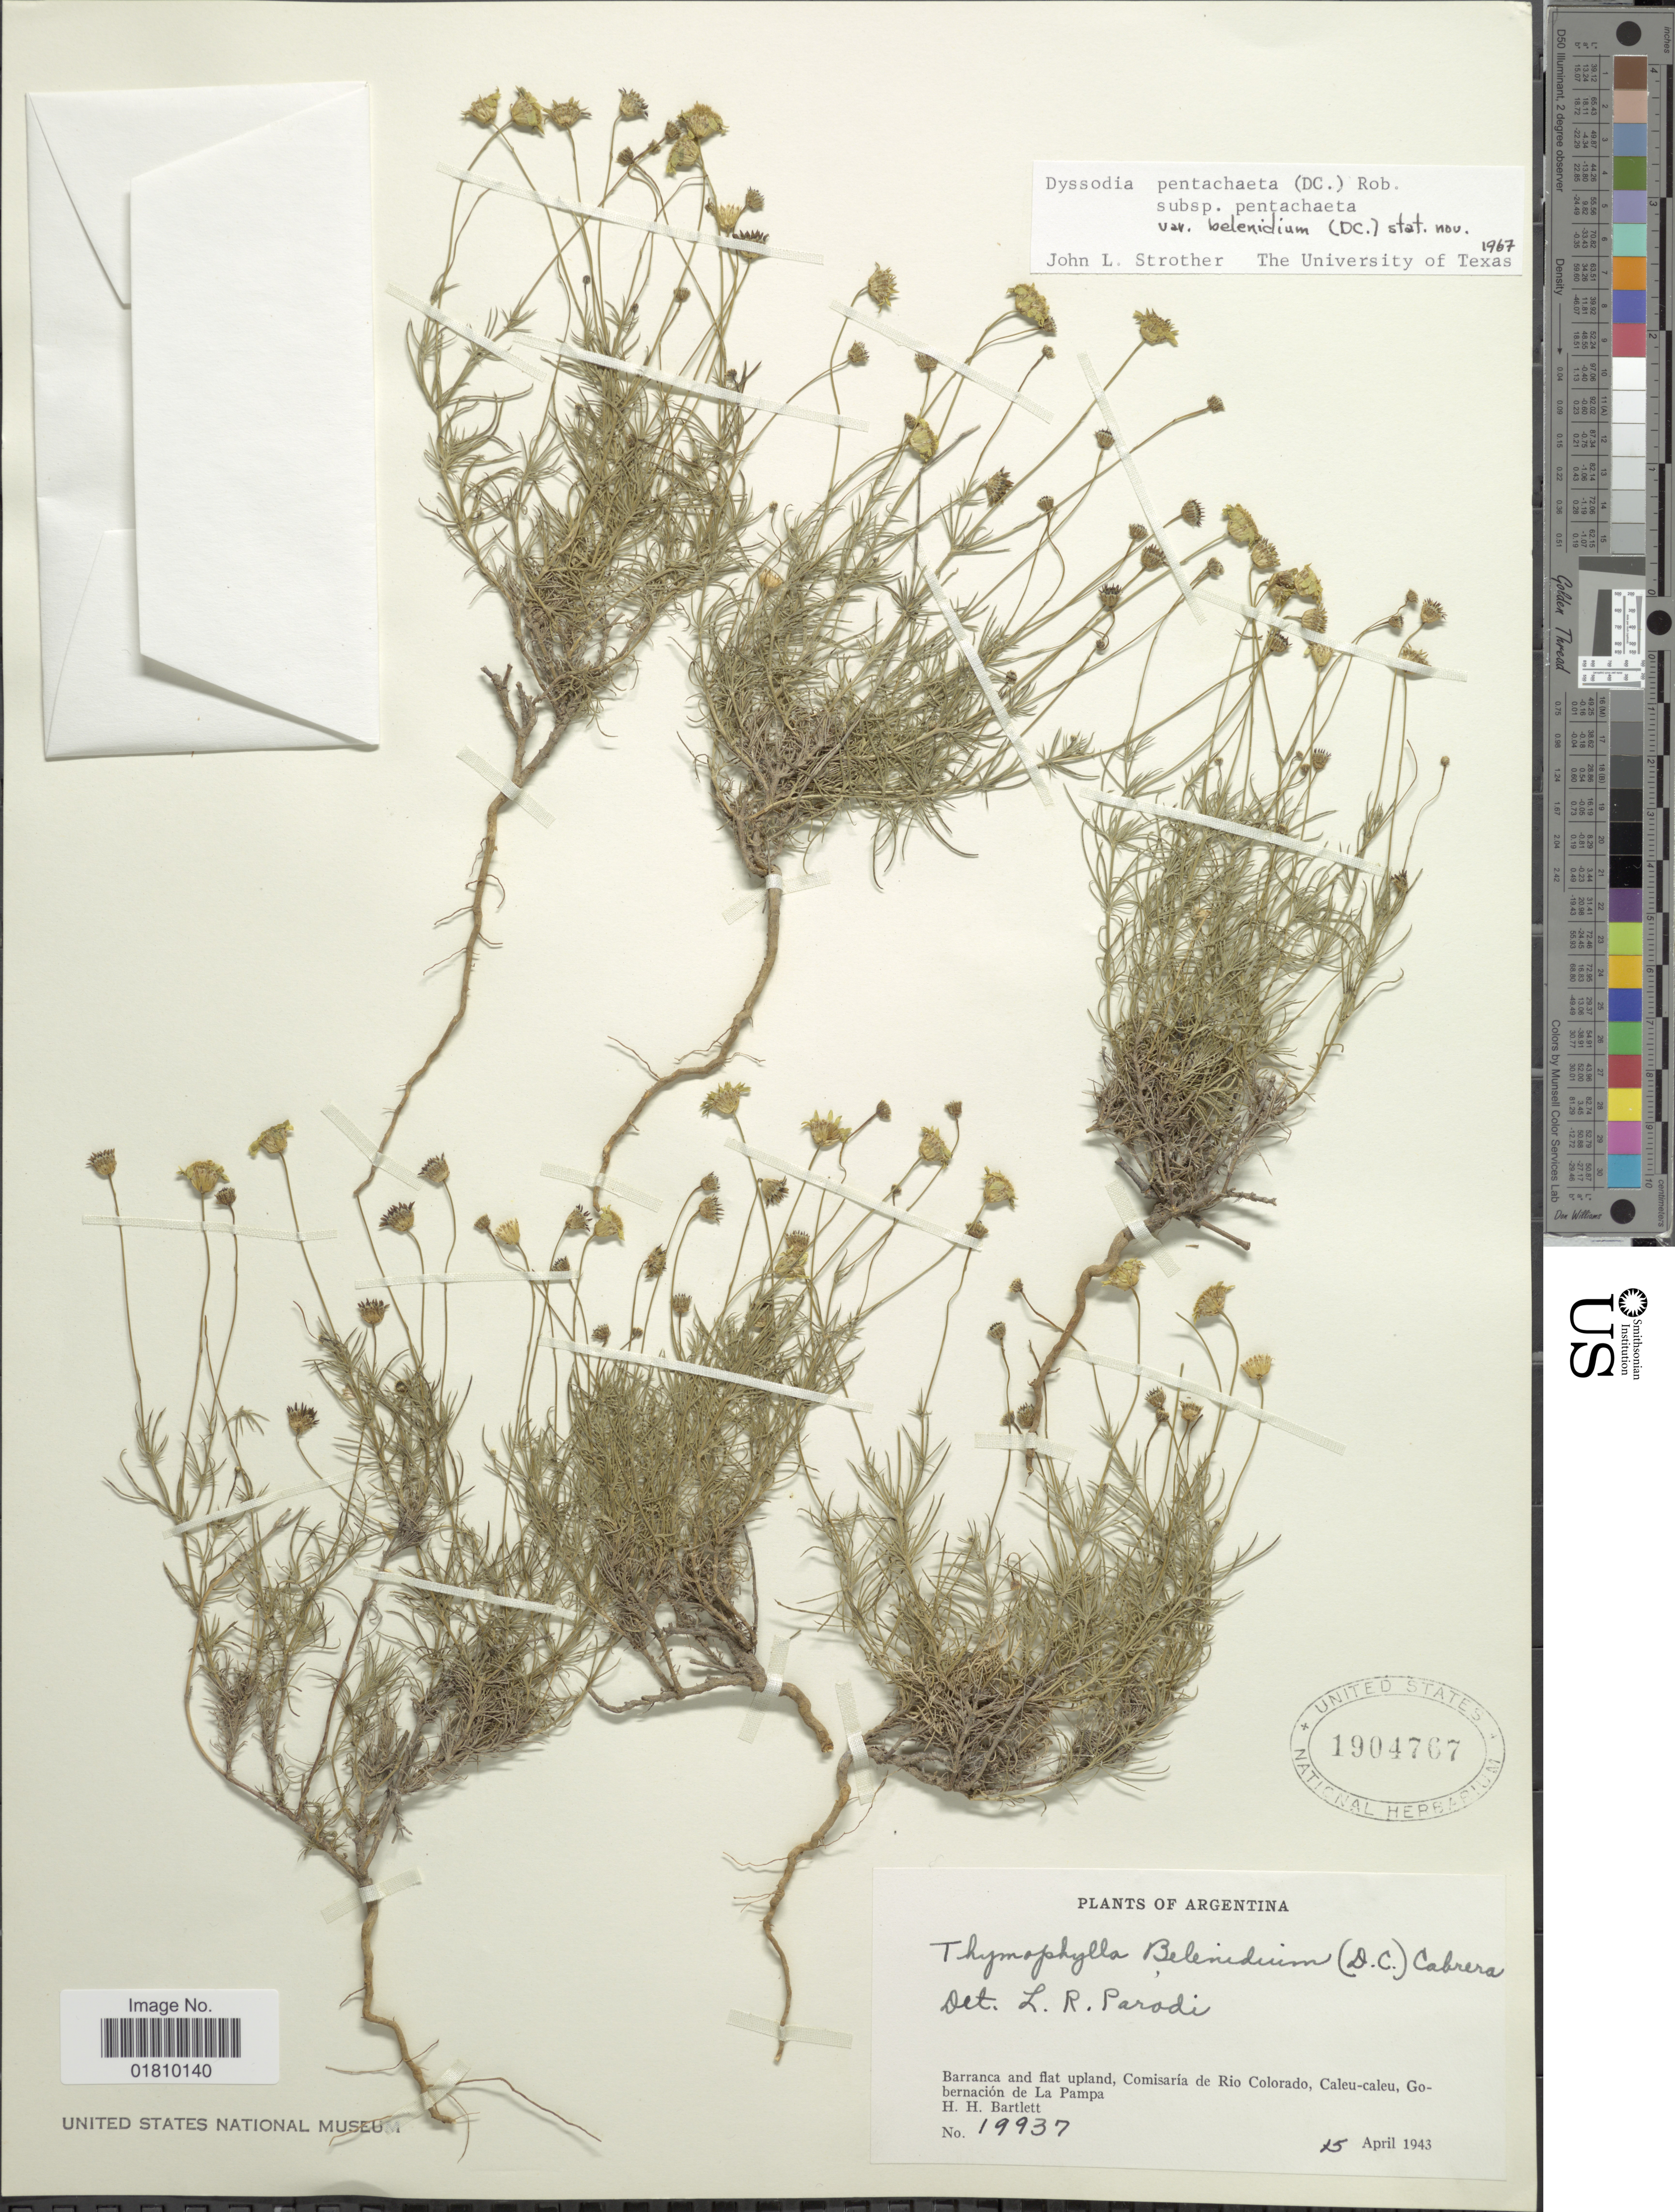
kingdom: Plantae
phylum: Tracheophyta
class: Magnoliopsida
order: Asterales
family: Asteraceae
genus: Thymophylla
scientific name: Thymophylla pentachaeta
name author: (DC.) Small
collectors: H. H. Bartlett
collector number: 19937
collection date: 1943-04-15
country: Argentina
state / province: La Pampa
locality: Barranca and flat upland, Comisaría de Rio Colorado, Caleu-caleu, Gobernación de La Pampa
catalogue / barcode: US 1904767